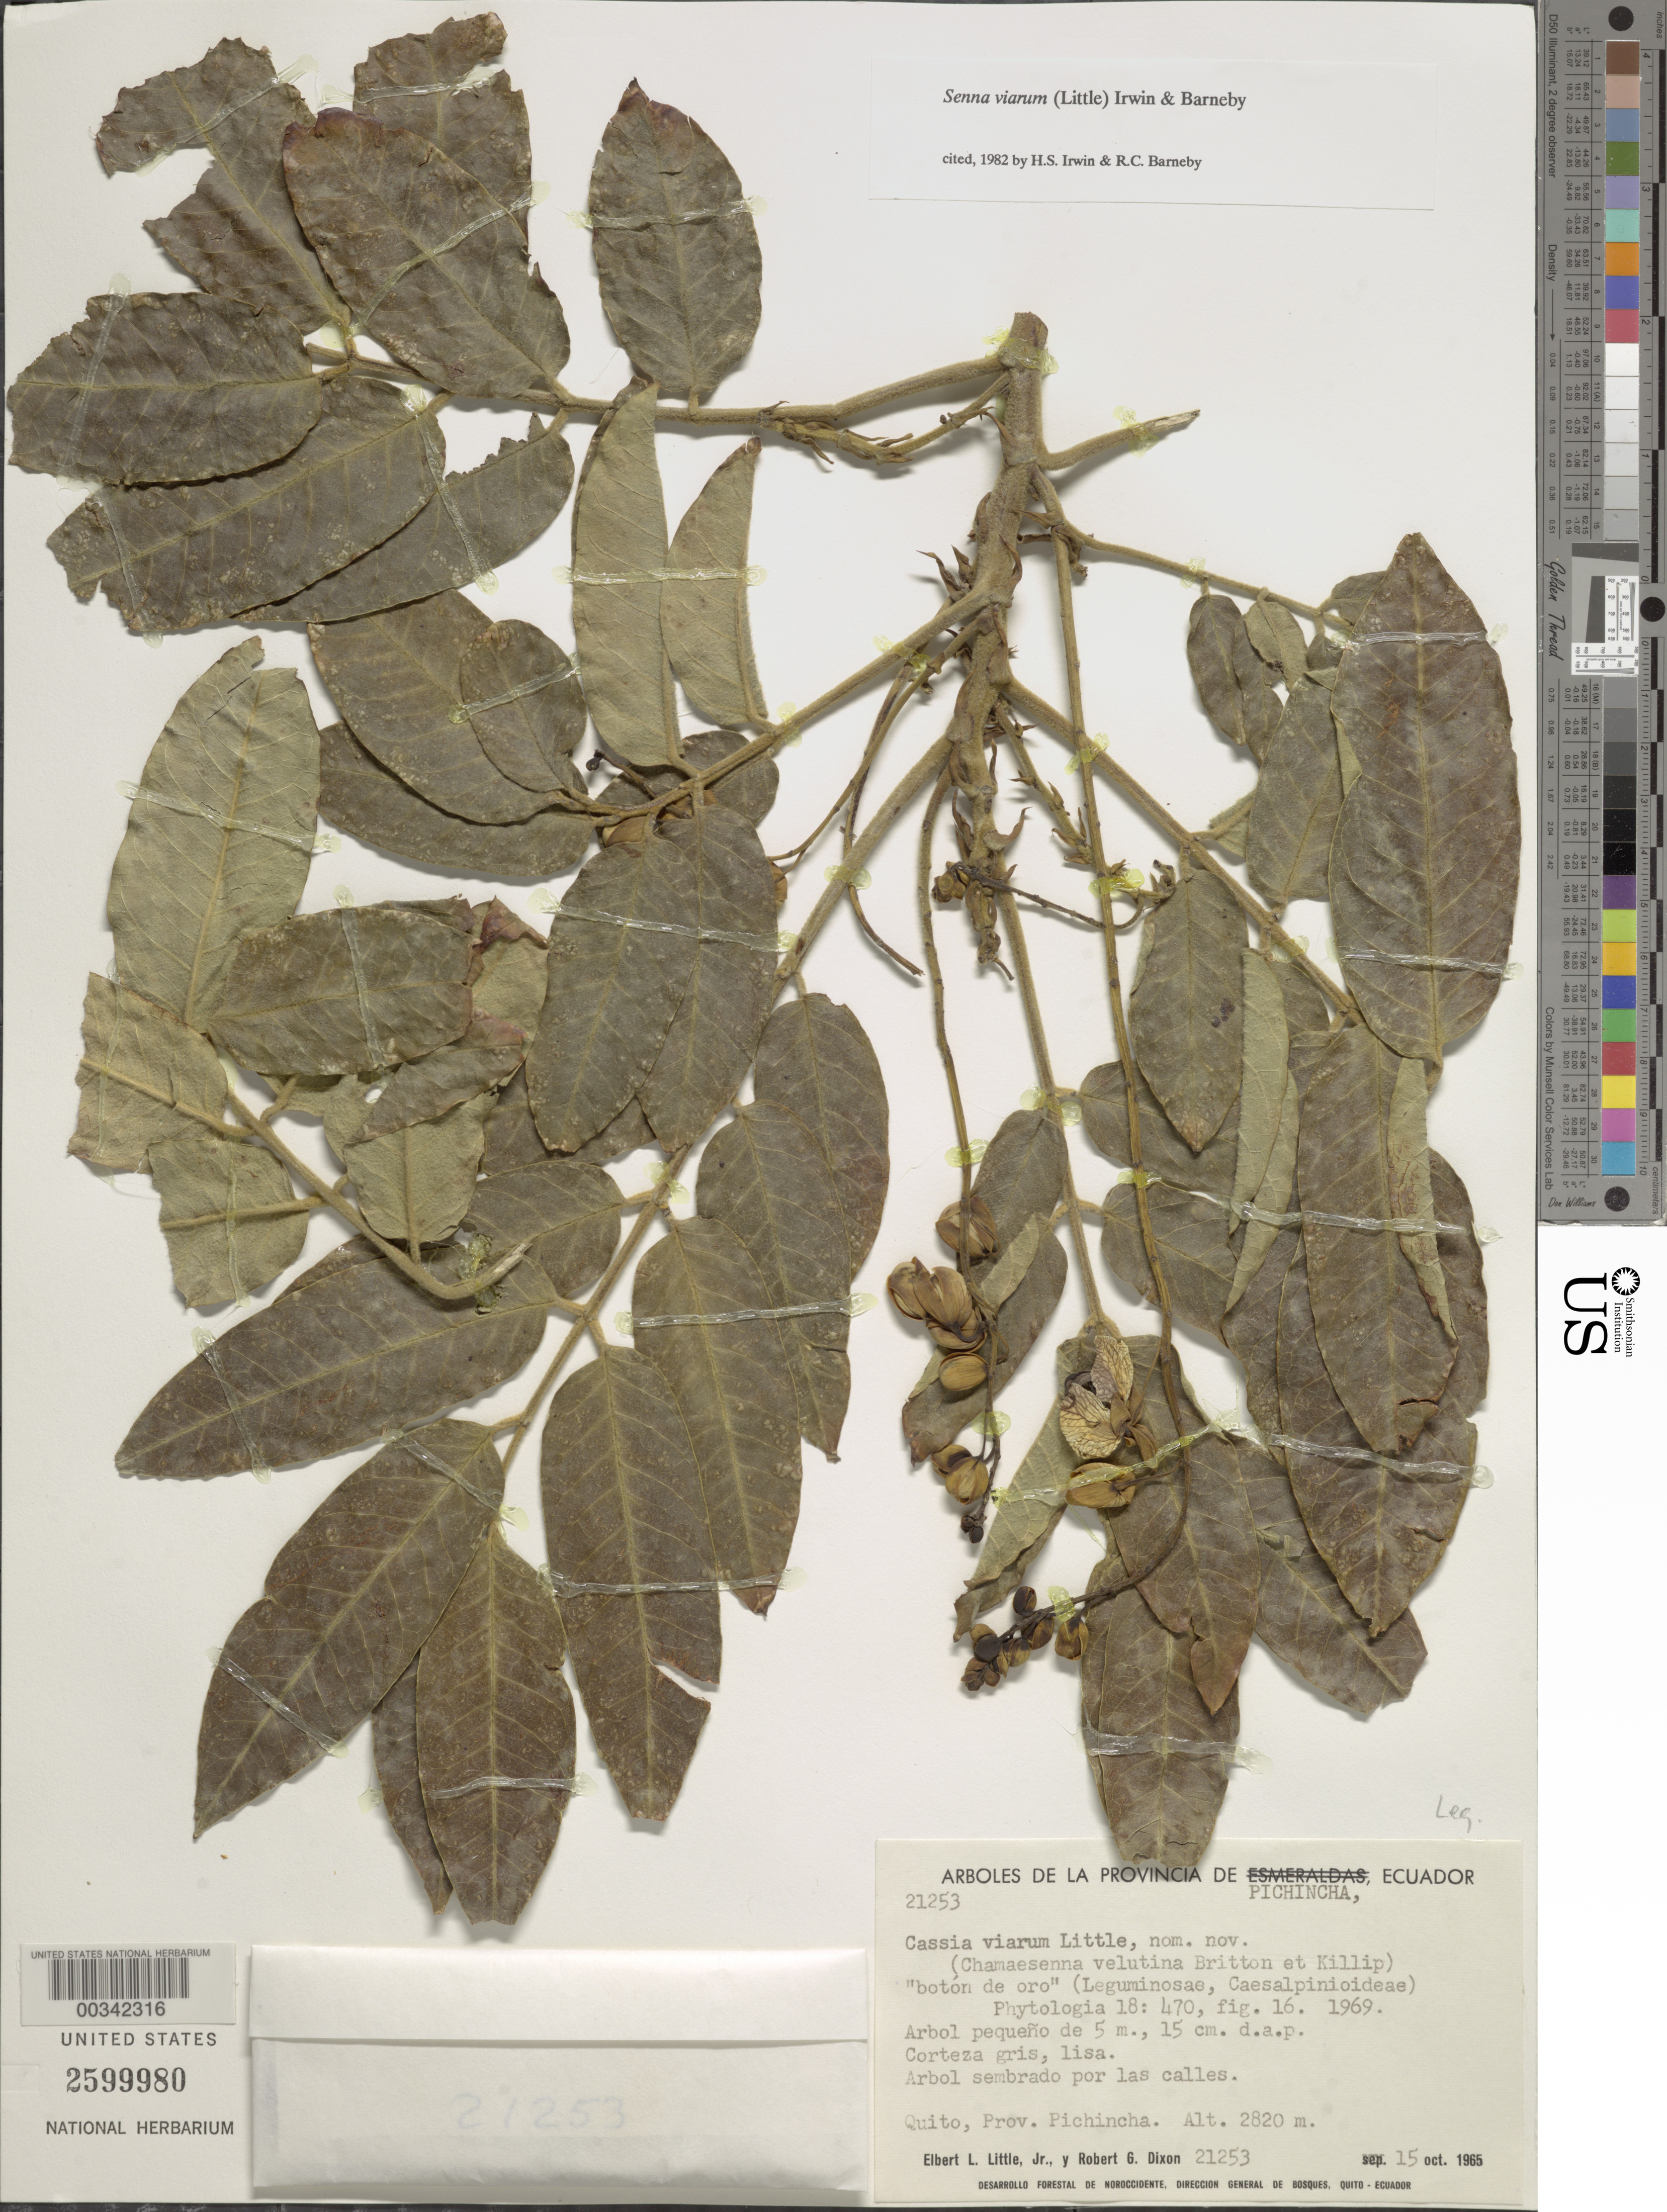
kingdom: Plantae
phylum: Tracheophyta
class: Magnoliopsida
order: Fabales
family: Fabaceae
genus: Senna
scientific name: Senna viarum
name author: (Little) H.S. Irwin & Barneby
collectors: E. L. Little & R. G. Dixon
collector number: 21253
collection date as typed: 15 Oct 1965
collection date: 1965-10-15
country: Ecuador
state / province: Pichincha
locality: Quito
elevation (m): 2820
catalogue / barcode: US 2599980